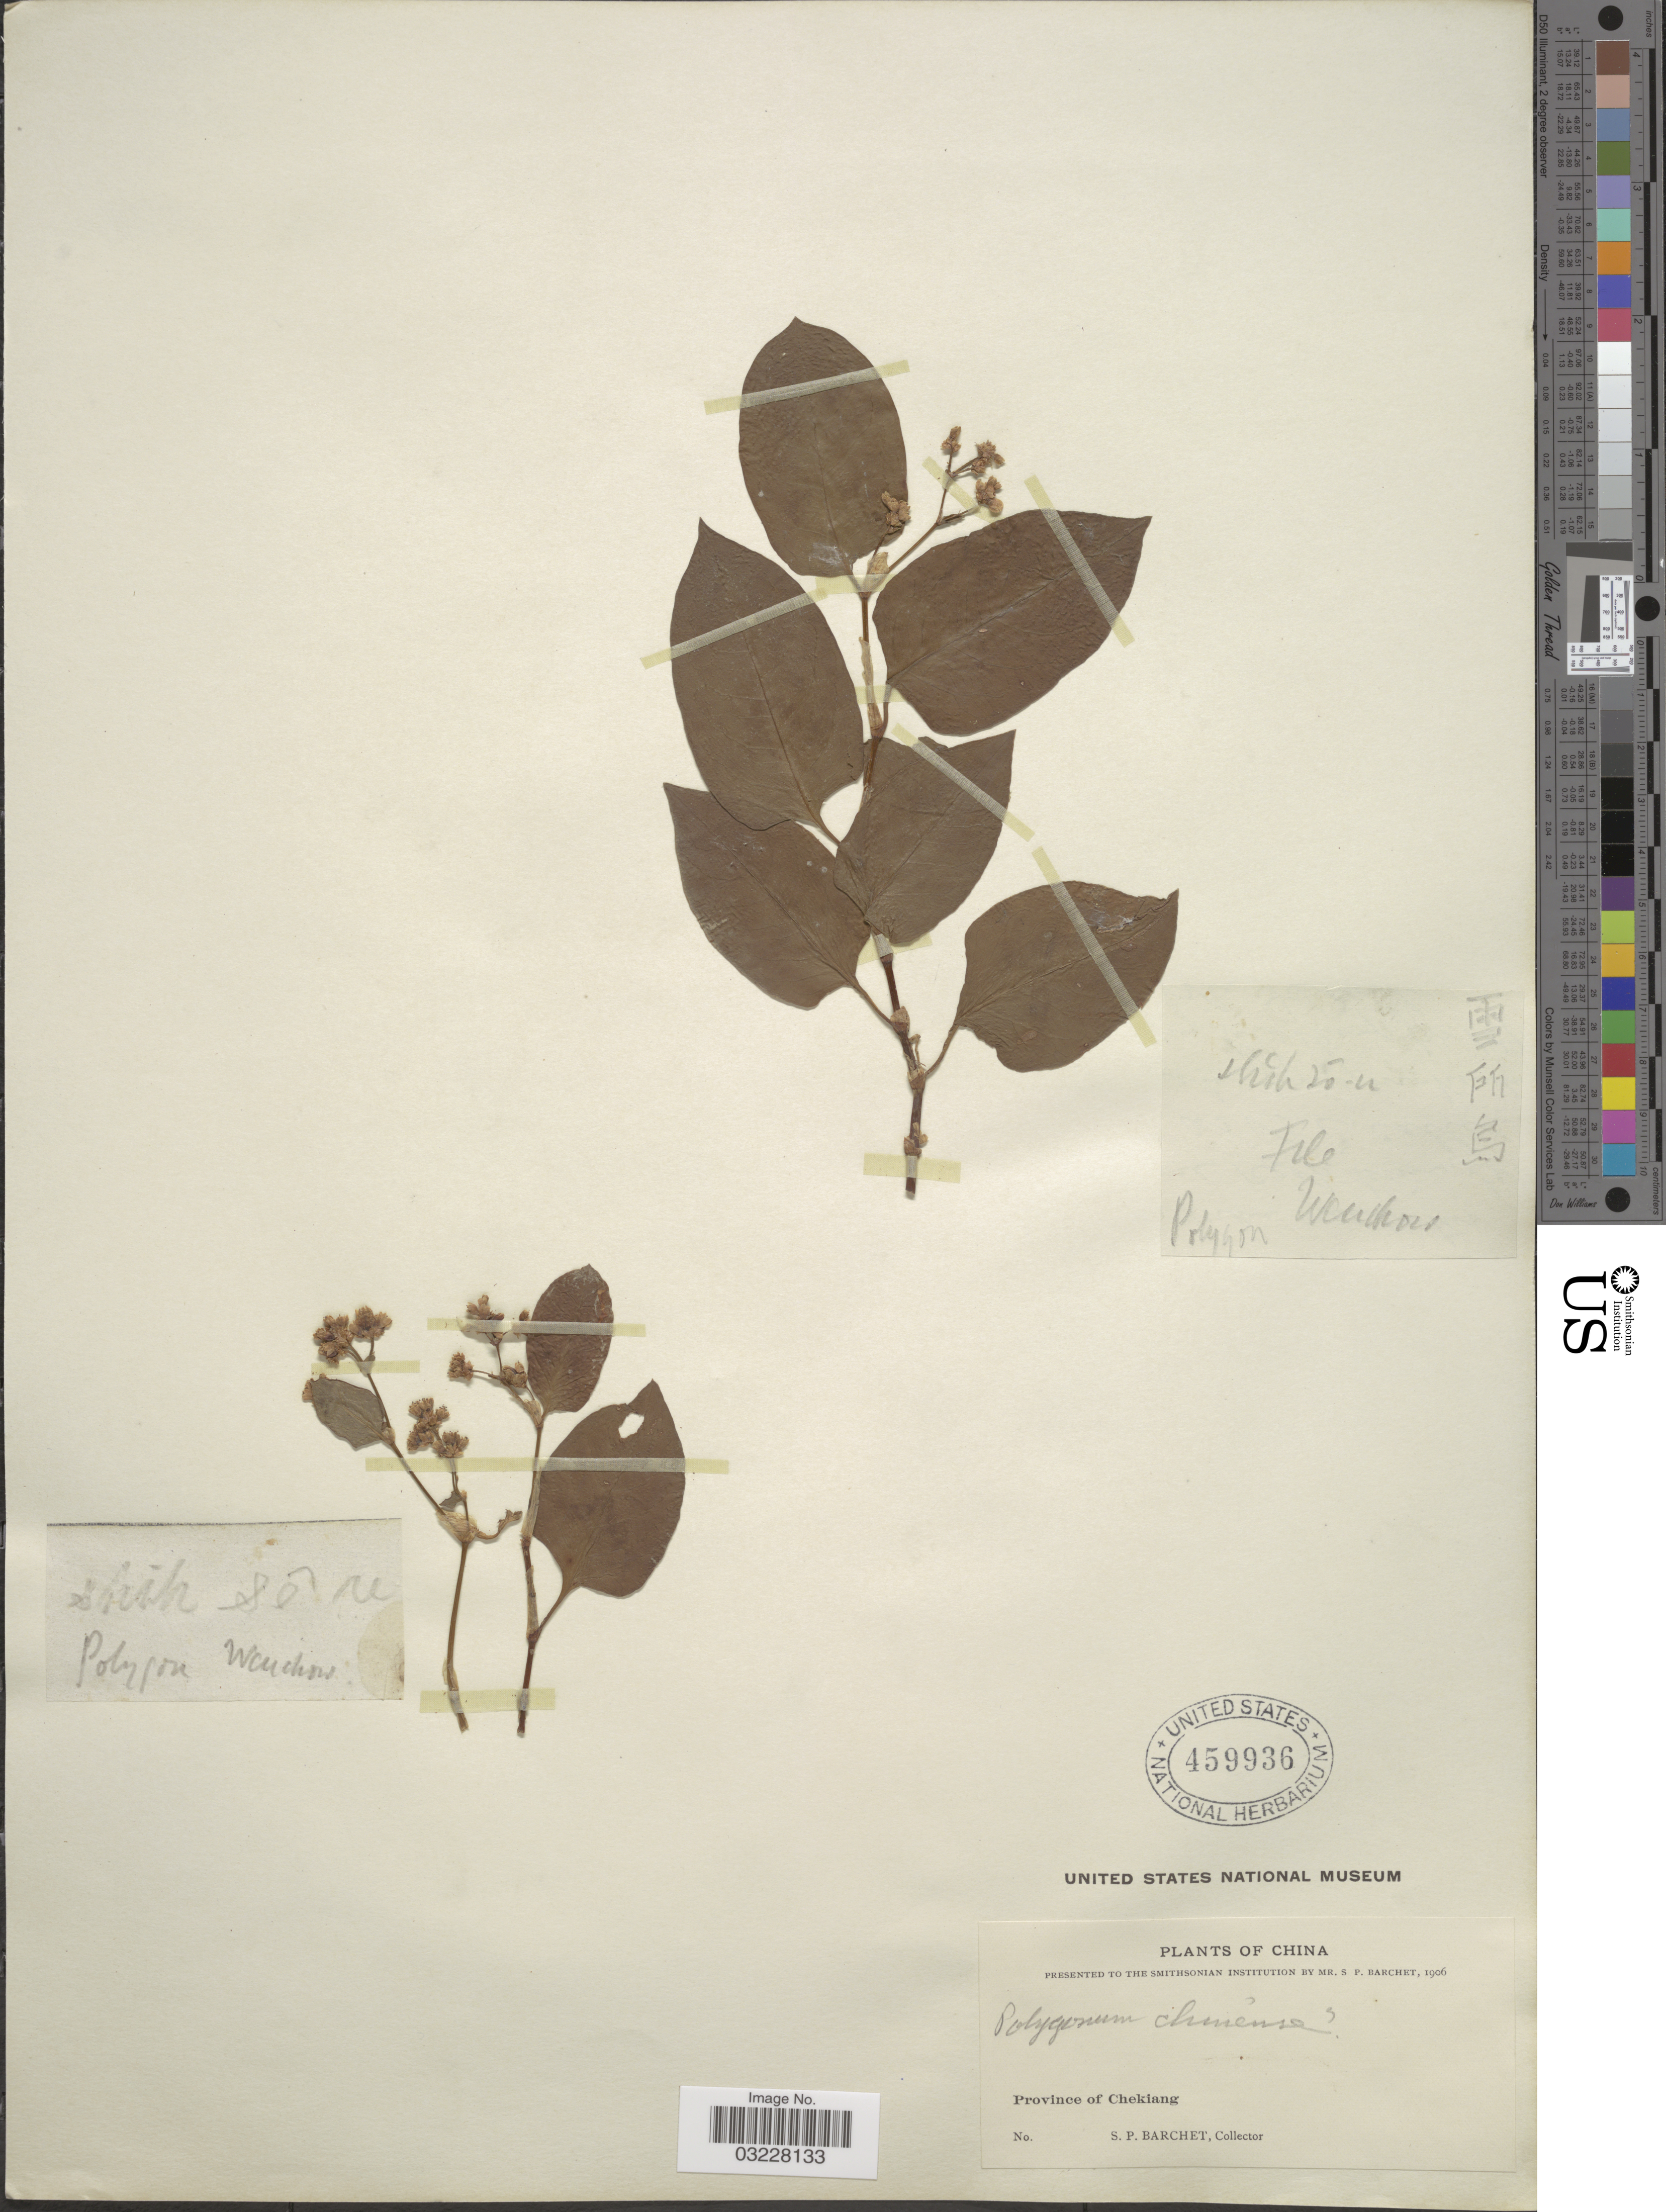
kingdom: Plantae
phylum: Tracheophyta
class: Magnoliopsida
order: Caryophyllales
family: Polygonaceae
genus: Polygonum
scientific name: Polygonum chinense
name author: L.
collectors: S. P. Barchet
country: China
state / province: Zhejiang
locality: Province of Chekiang.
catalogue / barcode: US 459936